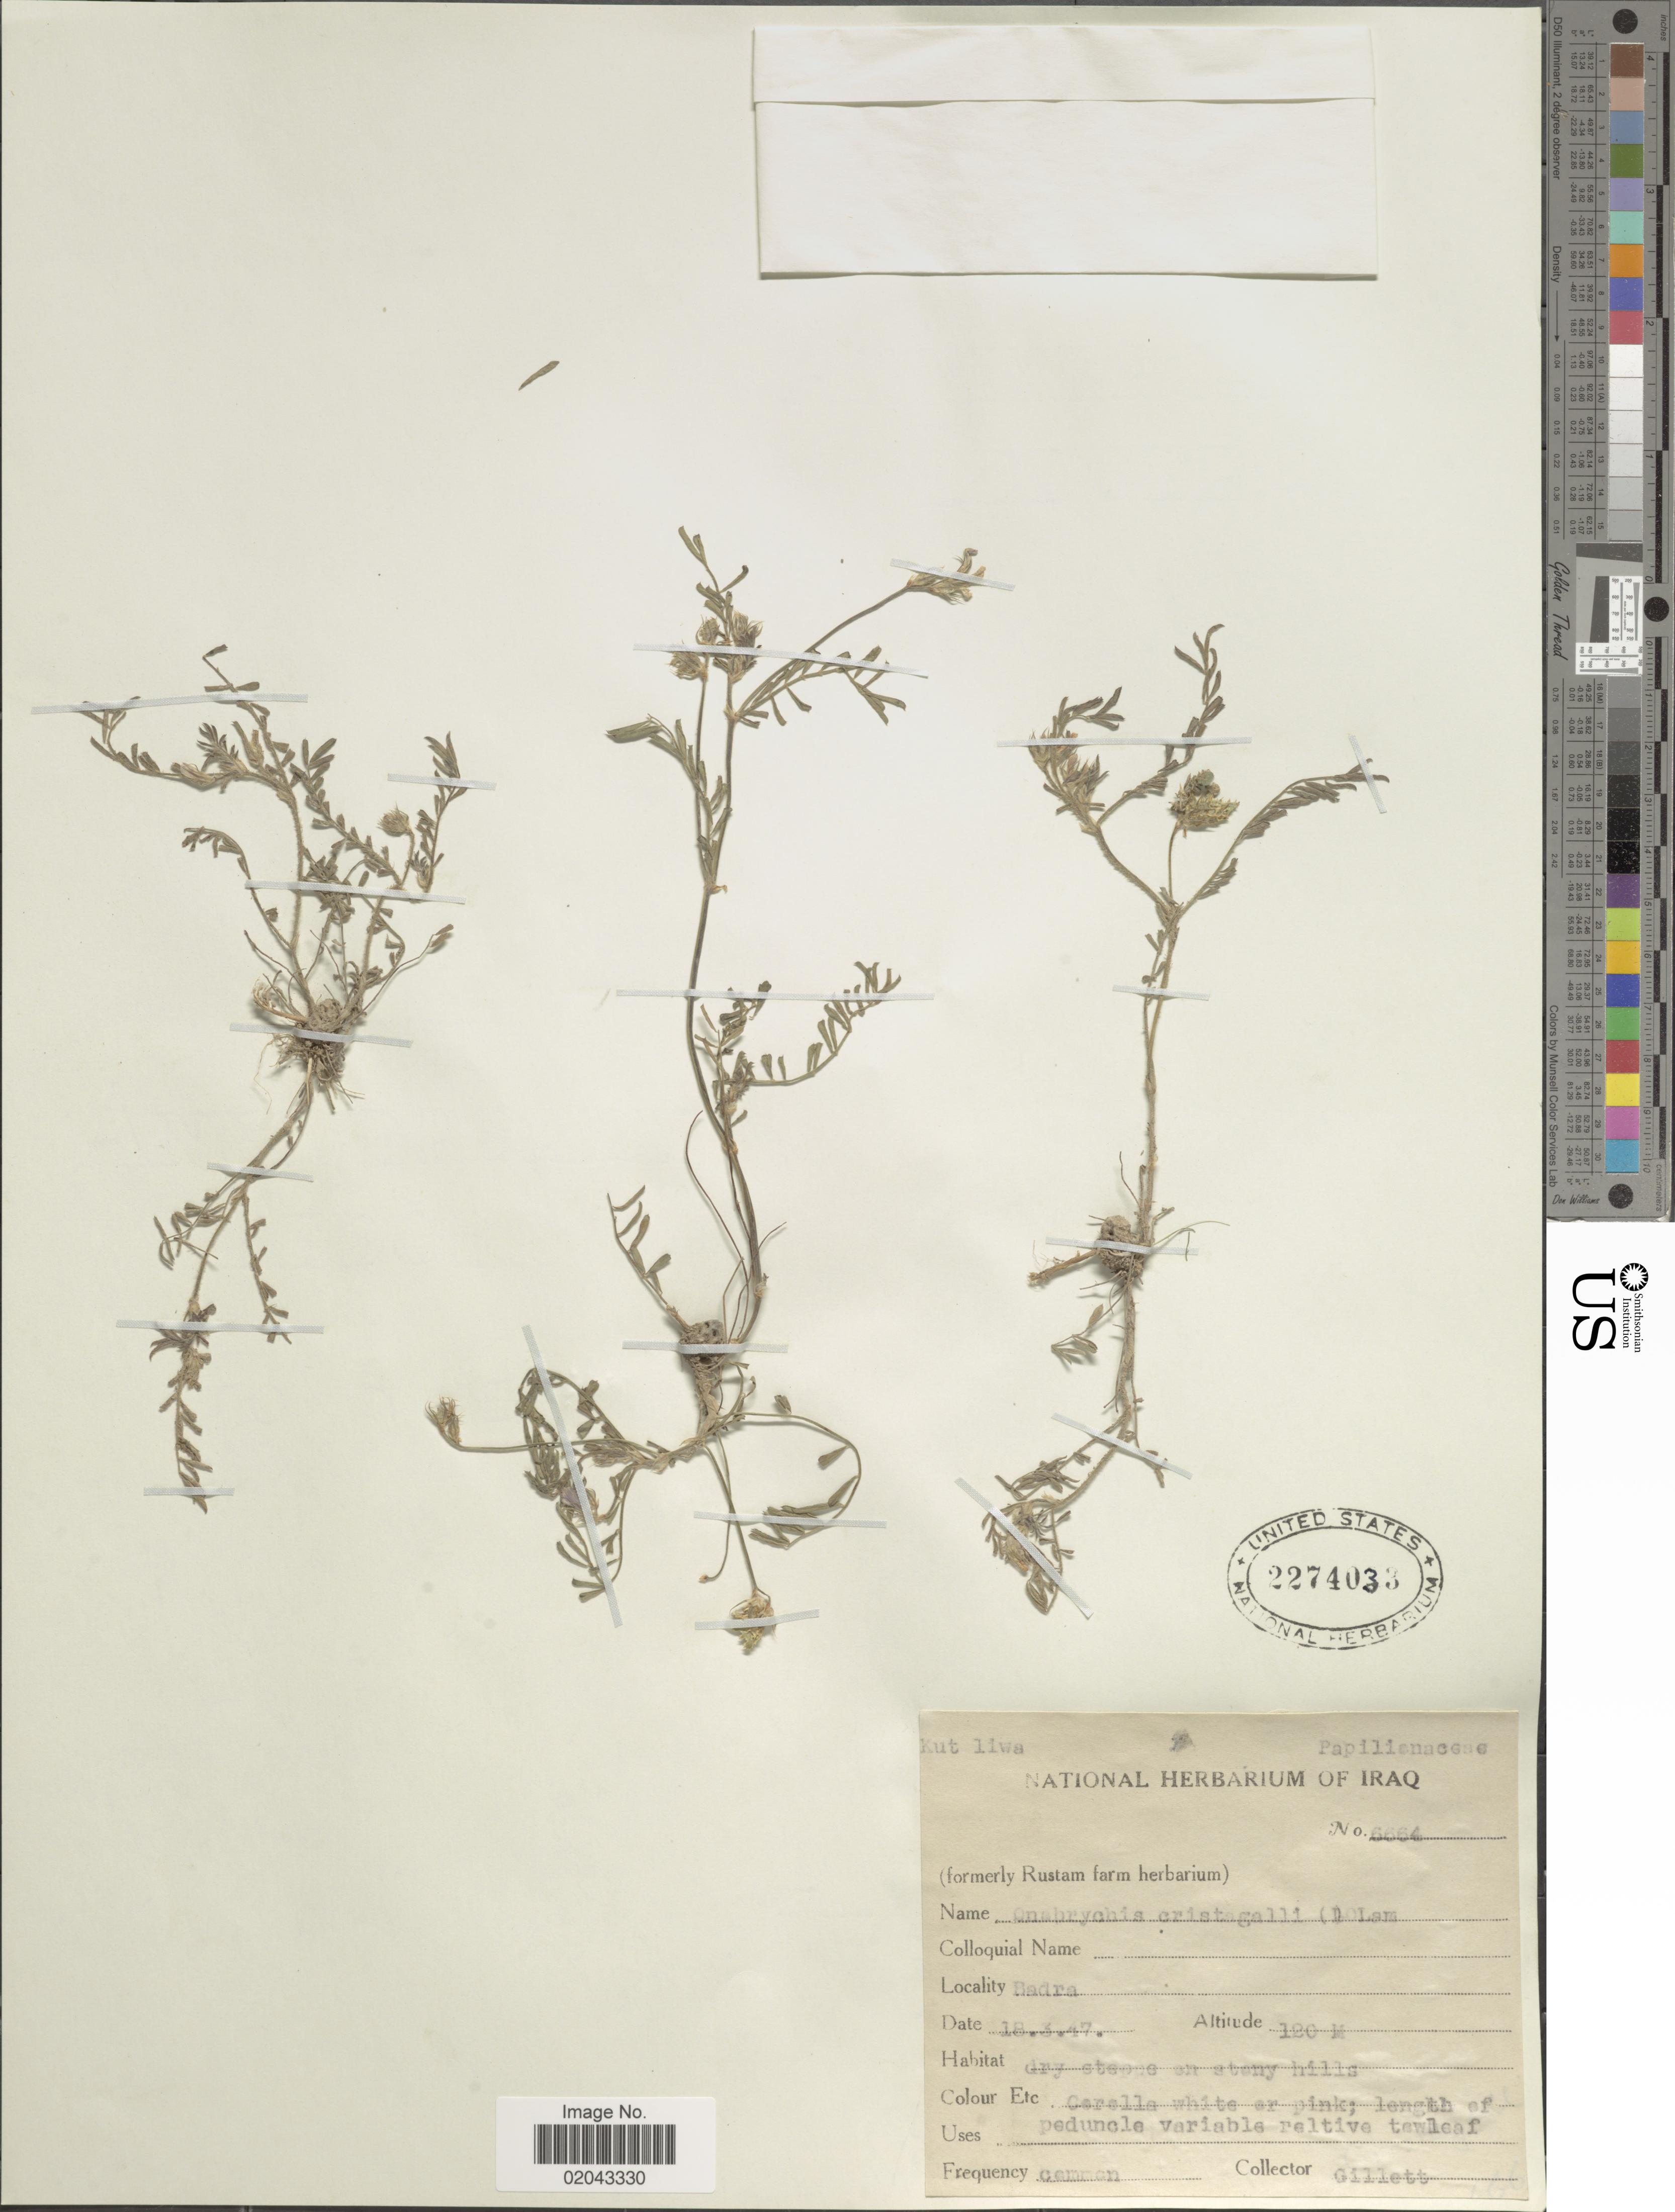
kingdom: Plantae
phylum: Tracheophyta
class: Magnoliopsida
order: Fabales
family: Fabaceae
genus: Onobrychis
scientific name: Onobrychis crista-galli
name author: (L.) Lam.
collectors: Gillett, --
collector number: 6664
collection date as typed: Transcribed d/m/y: 18/3/47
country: Iraq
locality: Badra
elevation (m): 120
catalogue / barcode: US 2274033